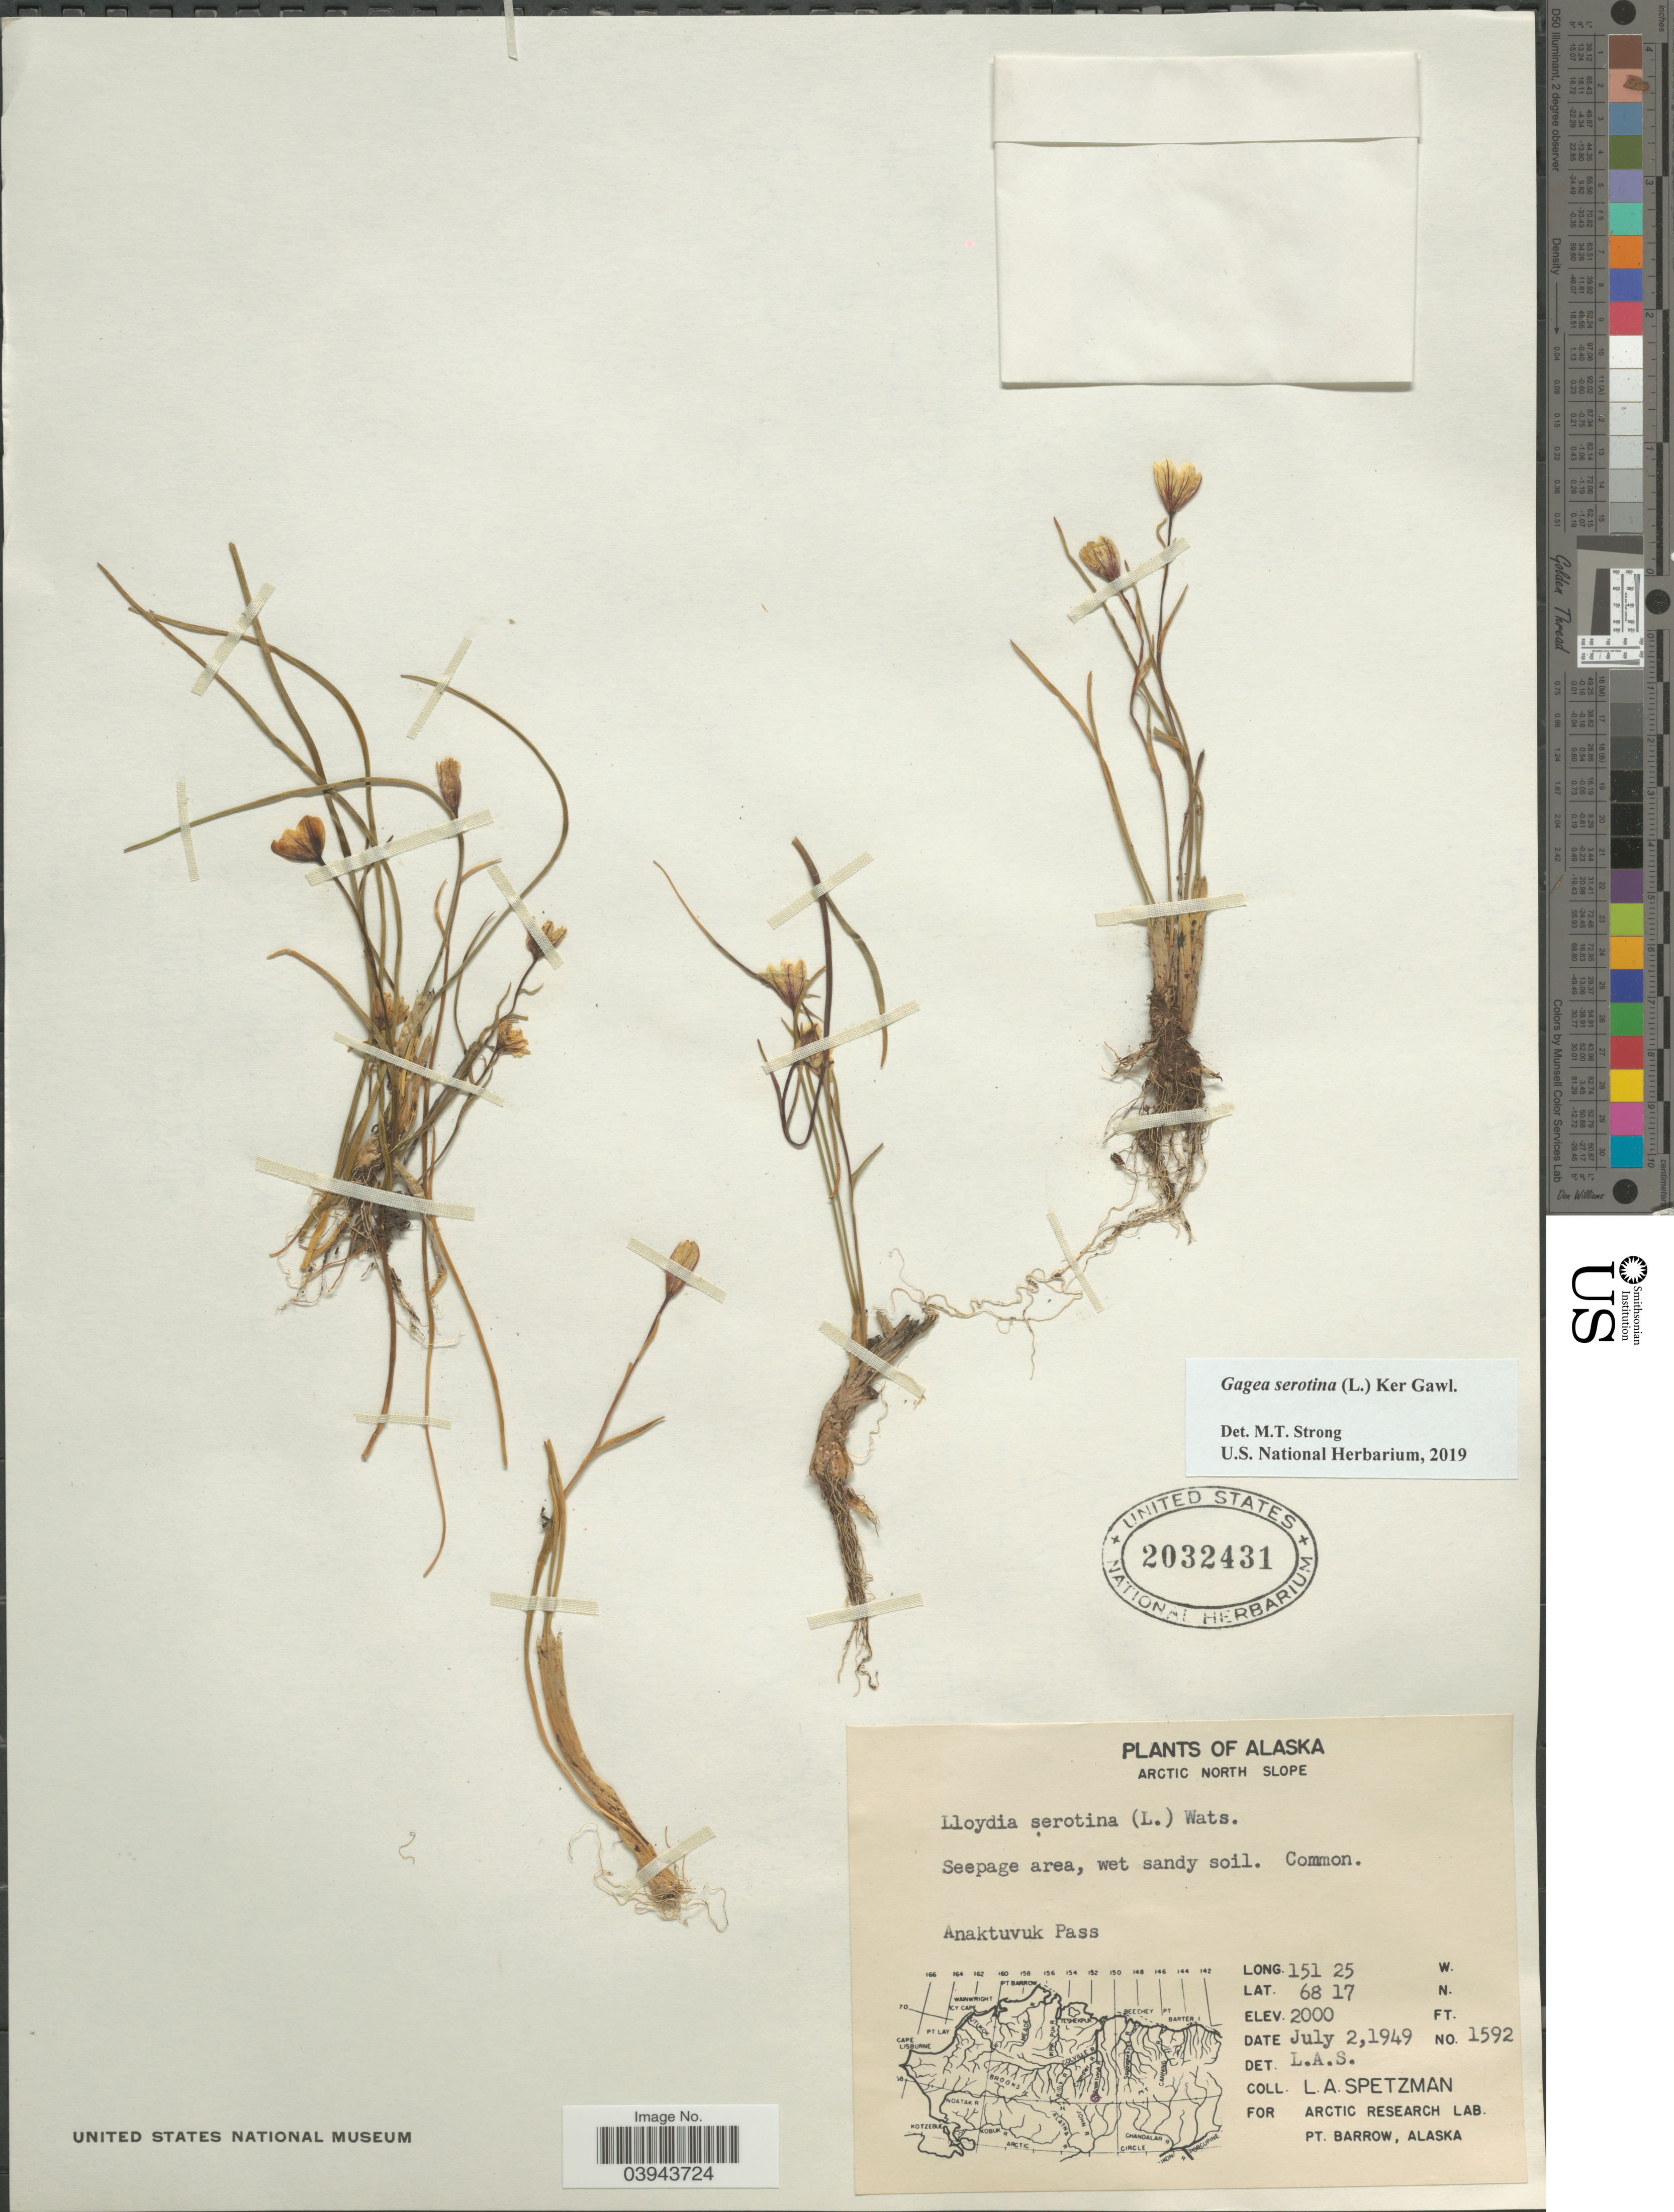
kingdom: Plantae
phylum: Tracheophyta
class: Liliopsida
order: Liliales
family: Liliaceae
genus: Lloydia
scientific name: Lloydia serotina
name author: (L.) Salisb. ex Rchb.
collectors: L. Spetzman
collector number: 1592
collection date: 1949-07-02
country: United States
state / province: Alaska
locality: Arctic North Slope. Anaktuvuk Pass.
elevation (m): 610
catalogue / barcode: US 2032431